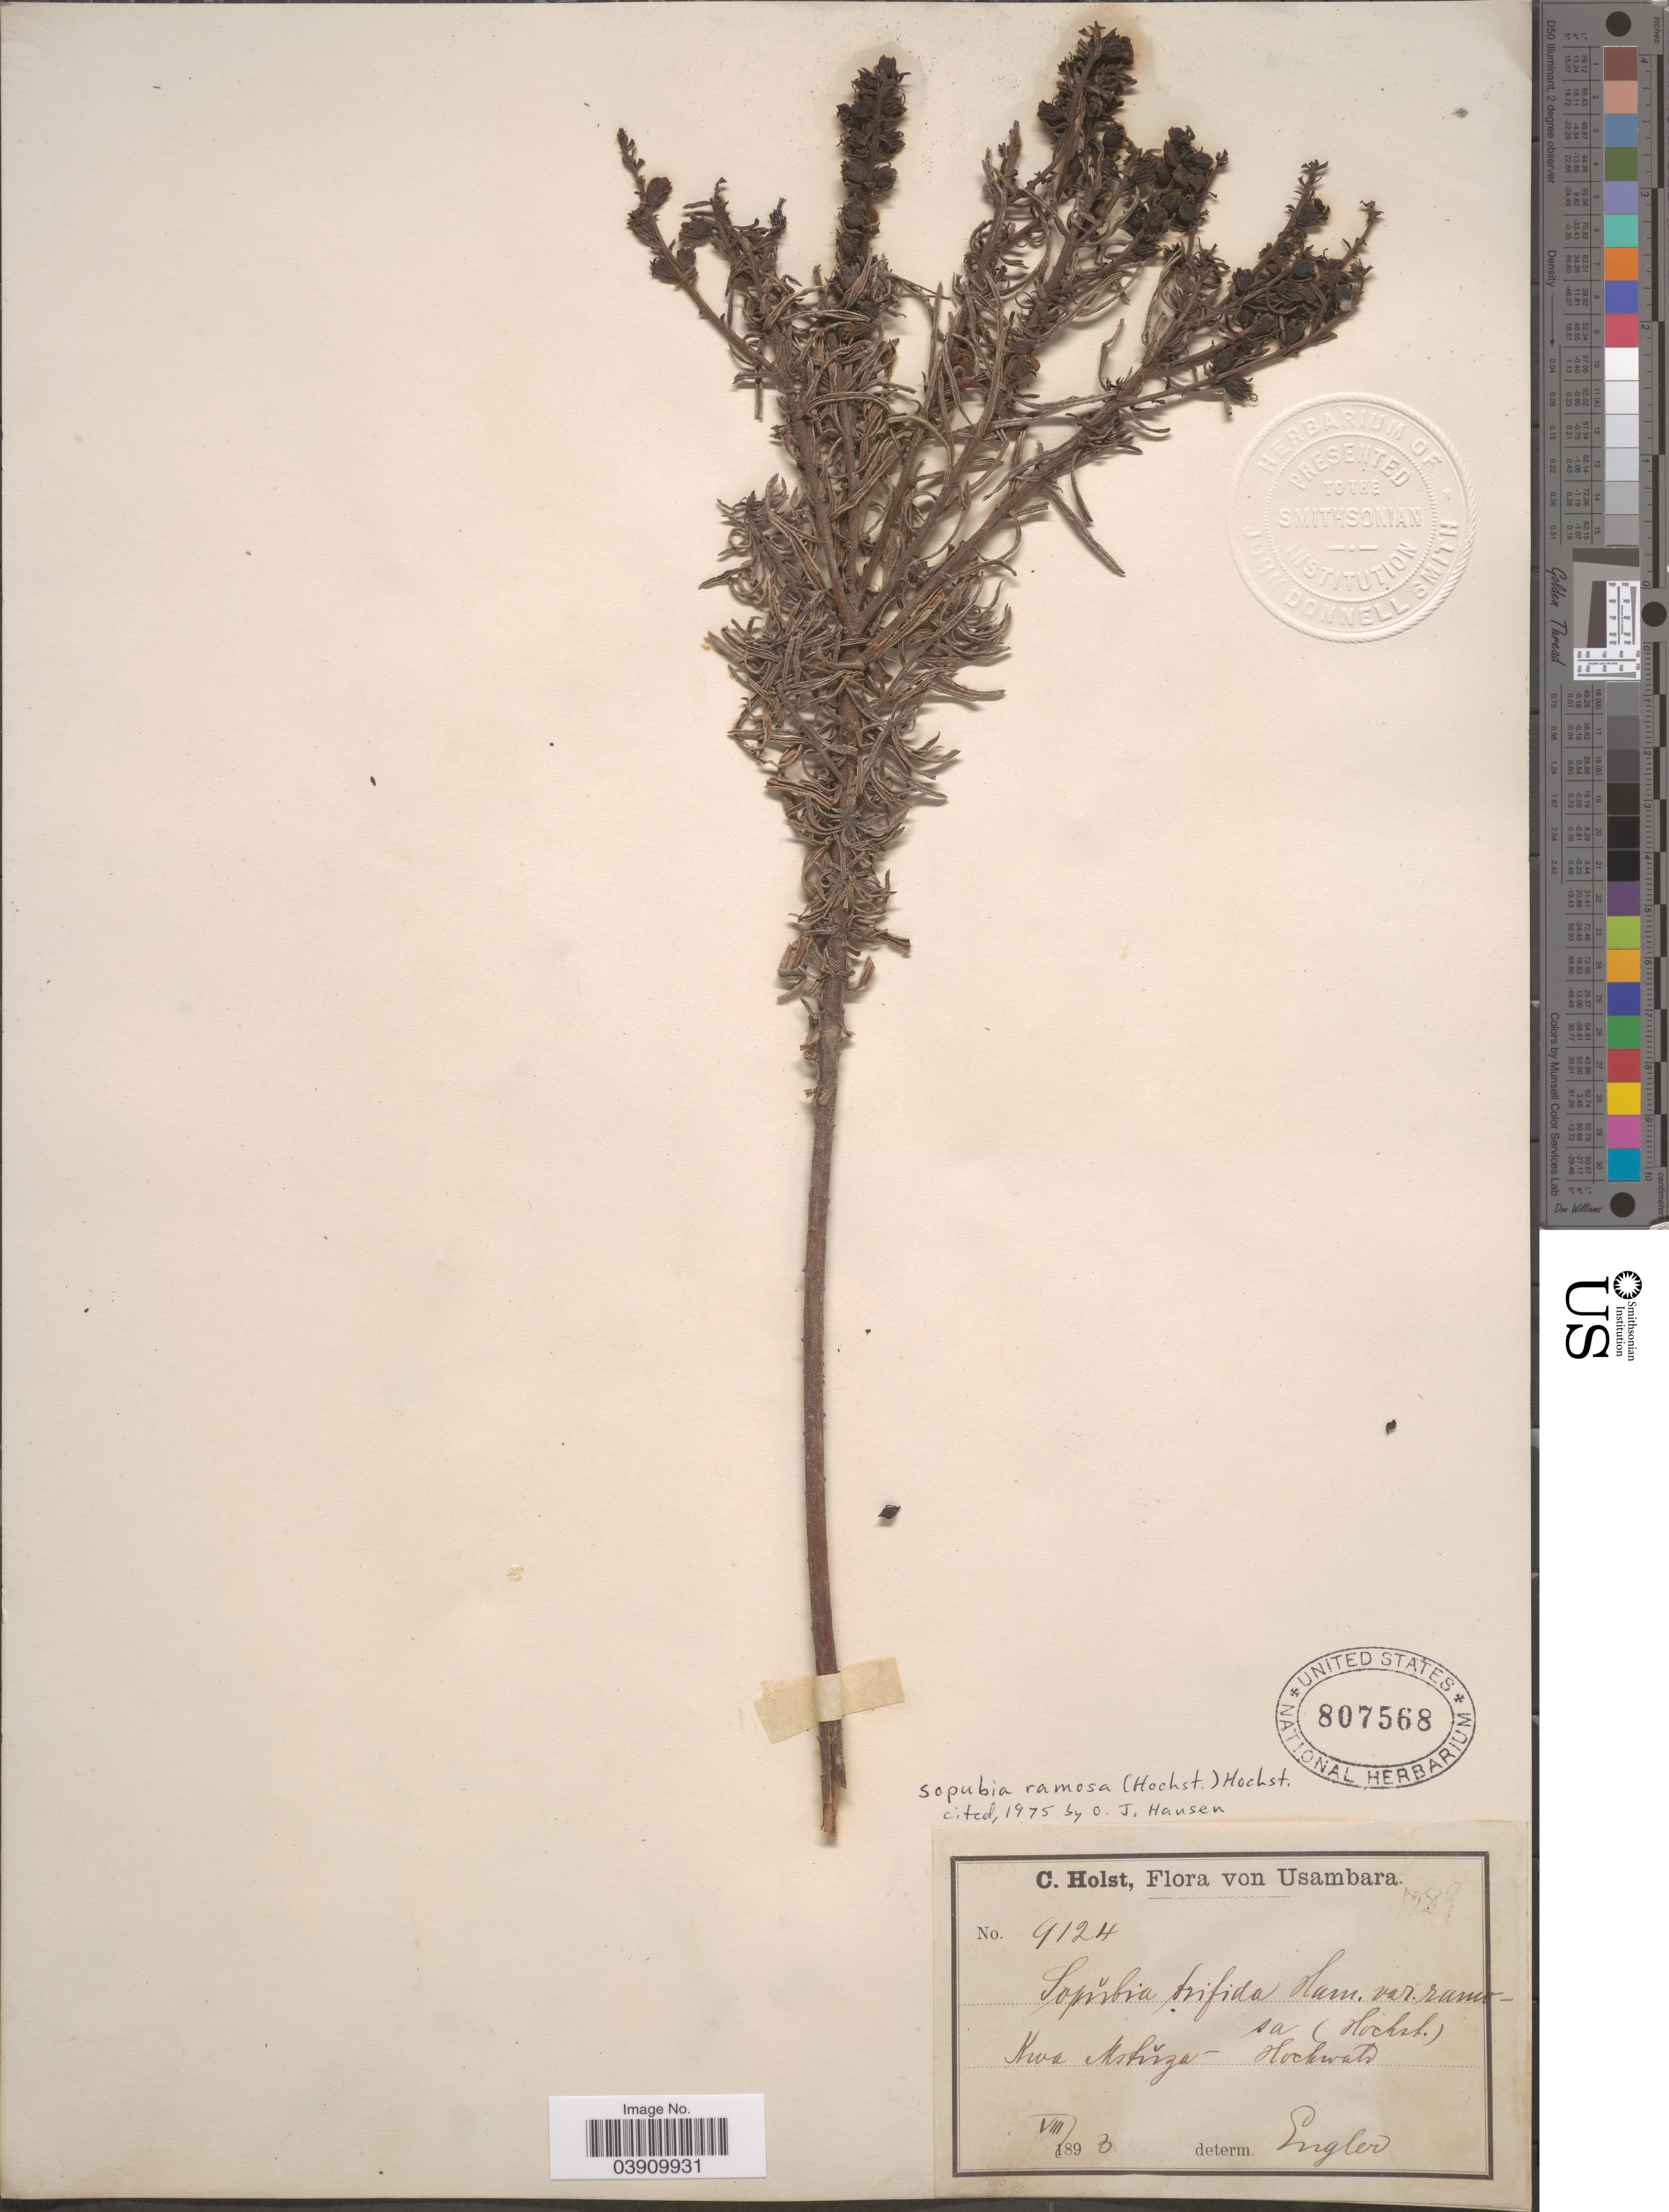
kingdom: Plantae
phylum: Tracheophyta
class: Magnoliopsida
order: Lamiales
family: Orobanchaceae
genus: Sopubia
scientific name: Sopubia ramosa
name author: (Hochst.) Hochst.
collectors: C. H. Holst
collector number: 9124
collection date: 1893-08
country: Tanzania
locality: Usambara. Kwa Mstuza - Hochwald.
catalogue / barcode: US 807568